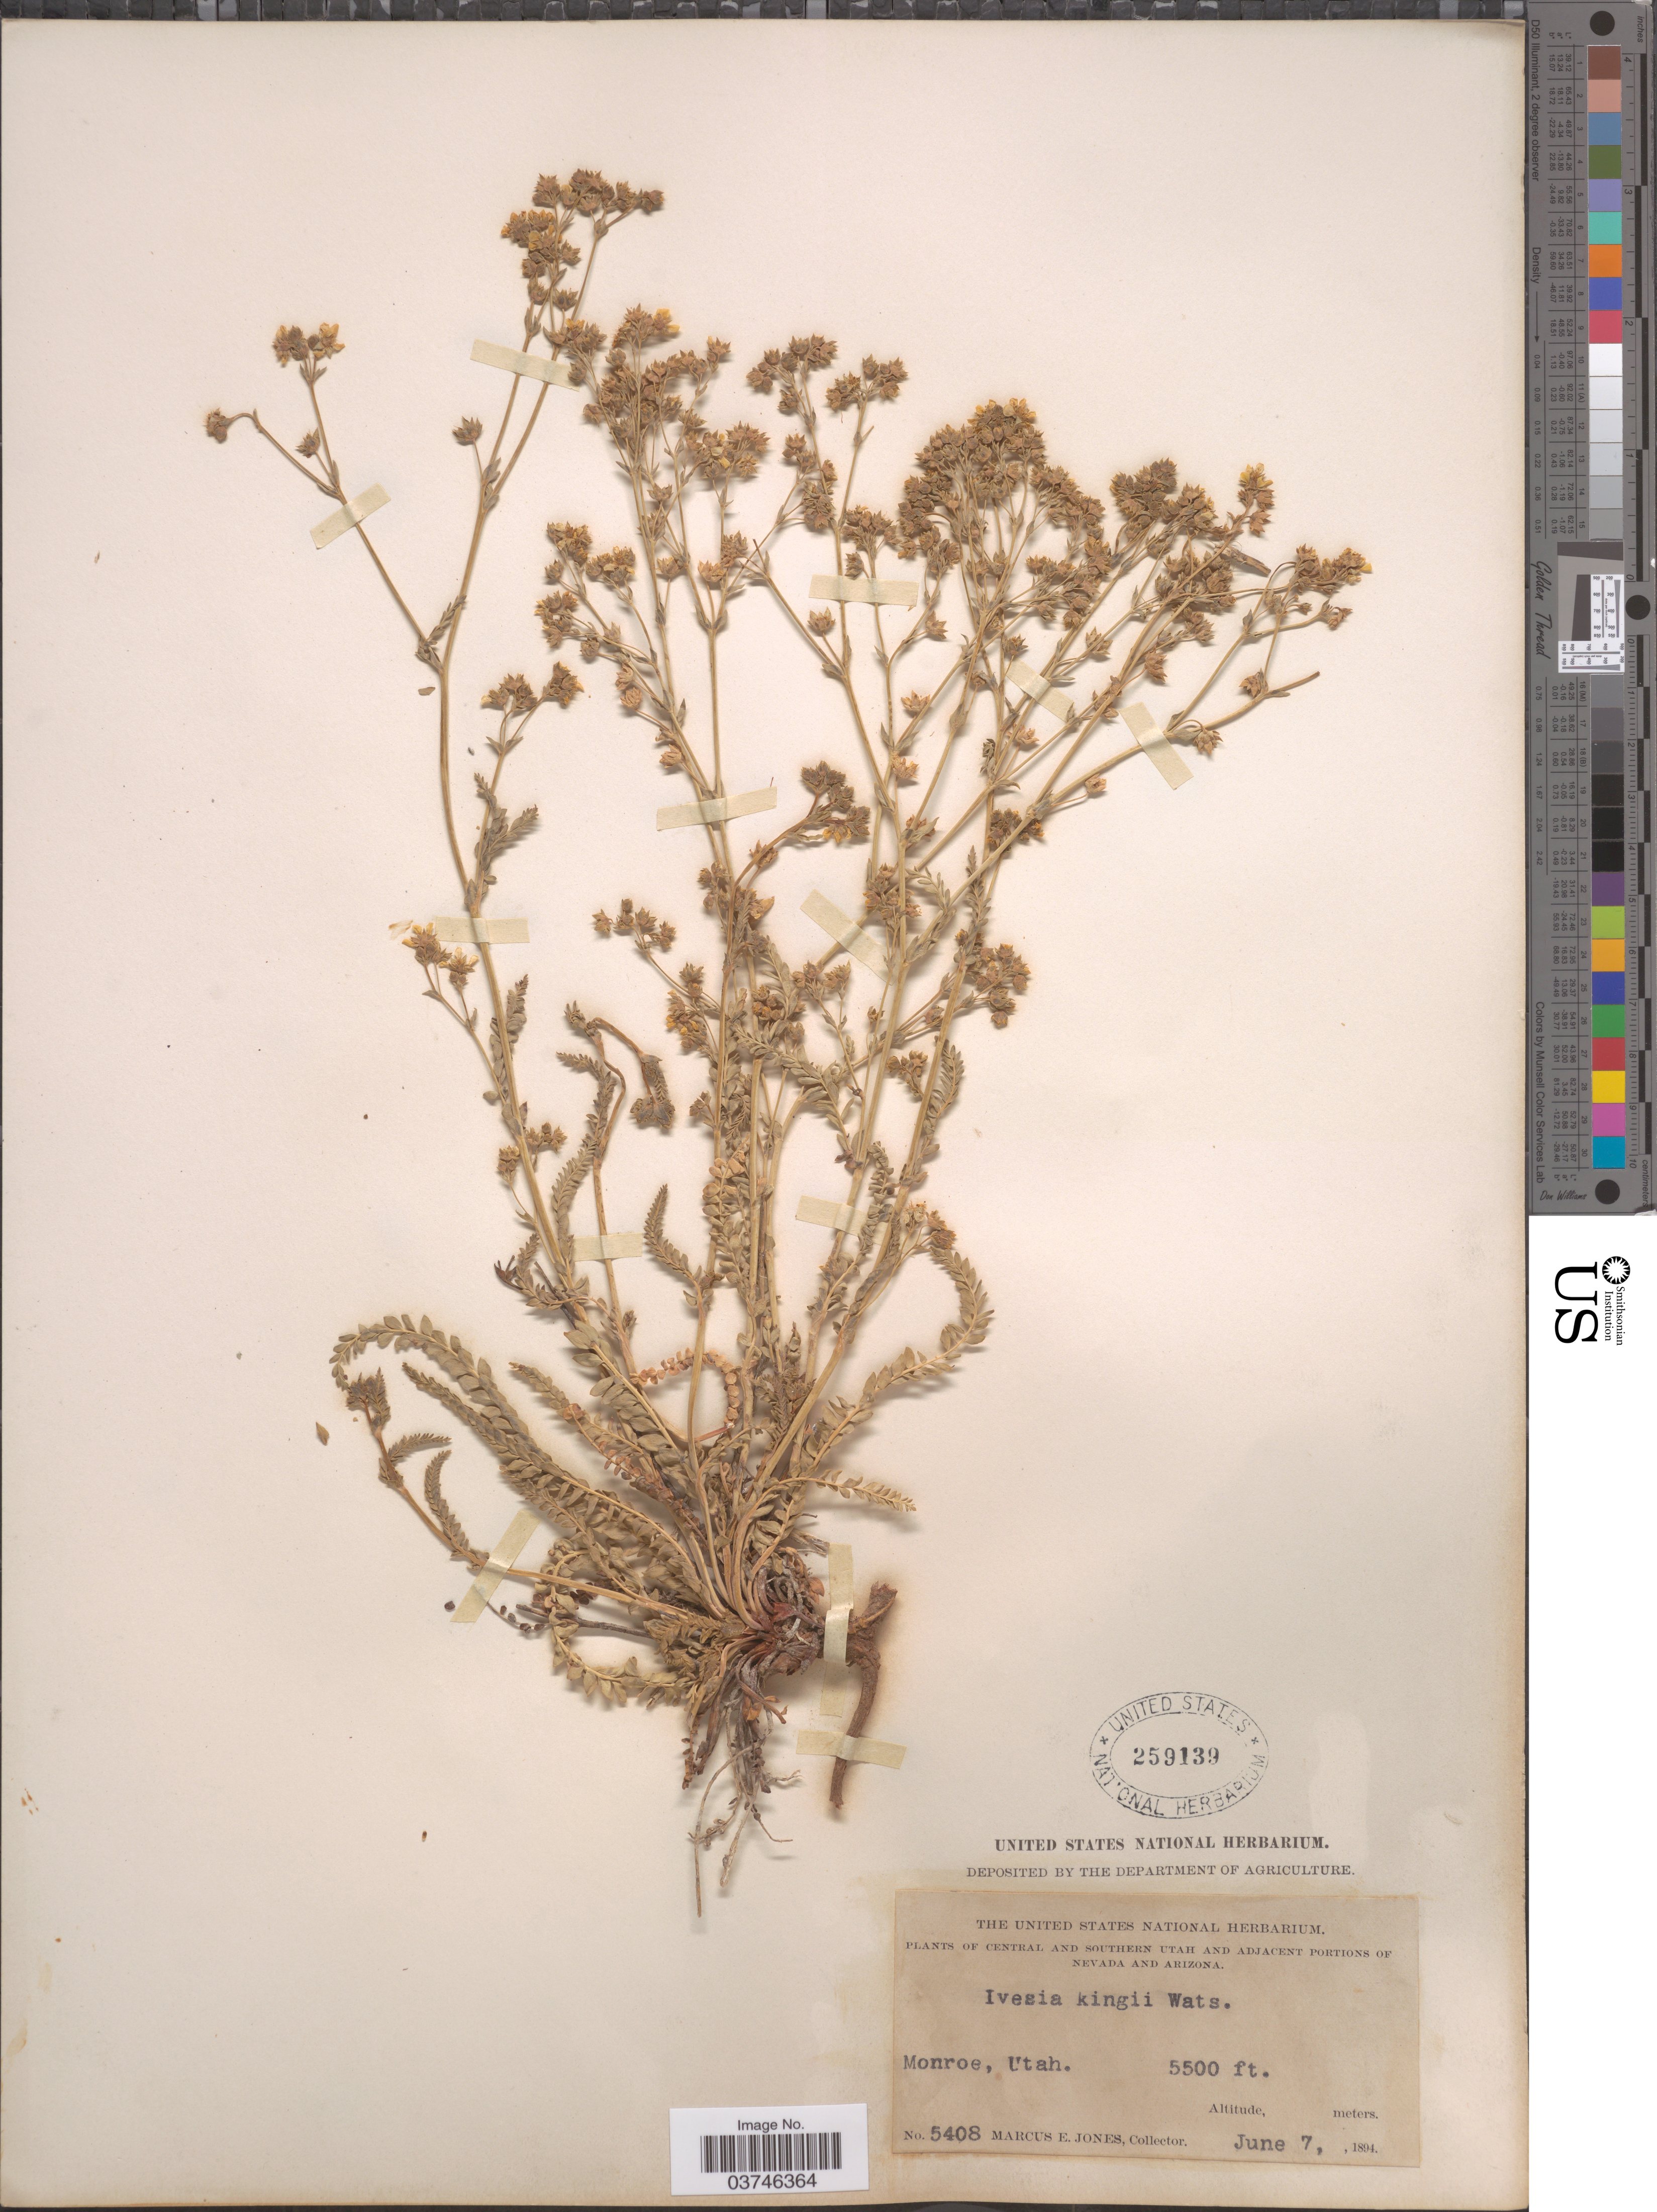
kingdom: Plantae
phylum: Tracheophyta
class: Magnoliopsida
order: Rosales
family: Rosaceae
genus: Potentilla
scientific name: Potentilla kingii var. kingii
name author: (S. Watson) Greene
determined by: Strong, Mark T., (BOT), Smithsonian Institution - National Museum of Natural History (UNITED STATES)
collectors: M. E. Jones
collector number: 5408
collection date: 1894-06-07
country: United States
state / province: Utah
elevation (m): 1676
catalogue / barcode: US 259139